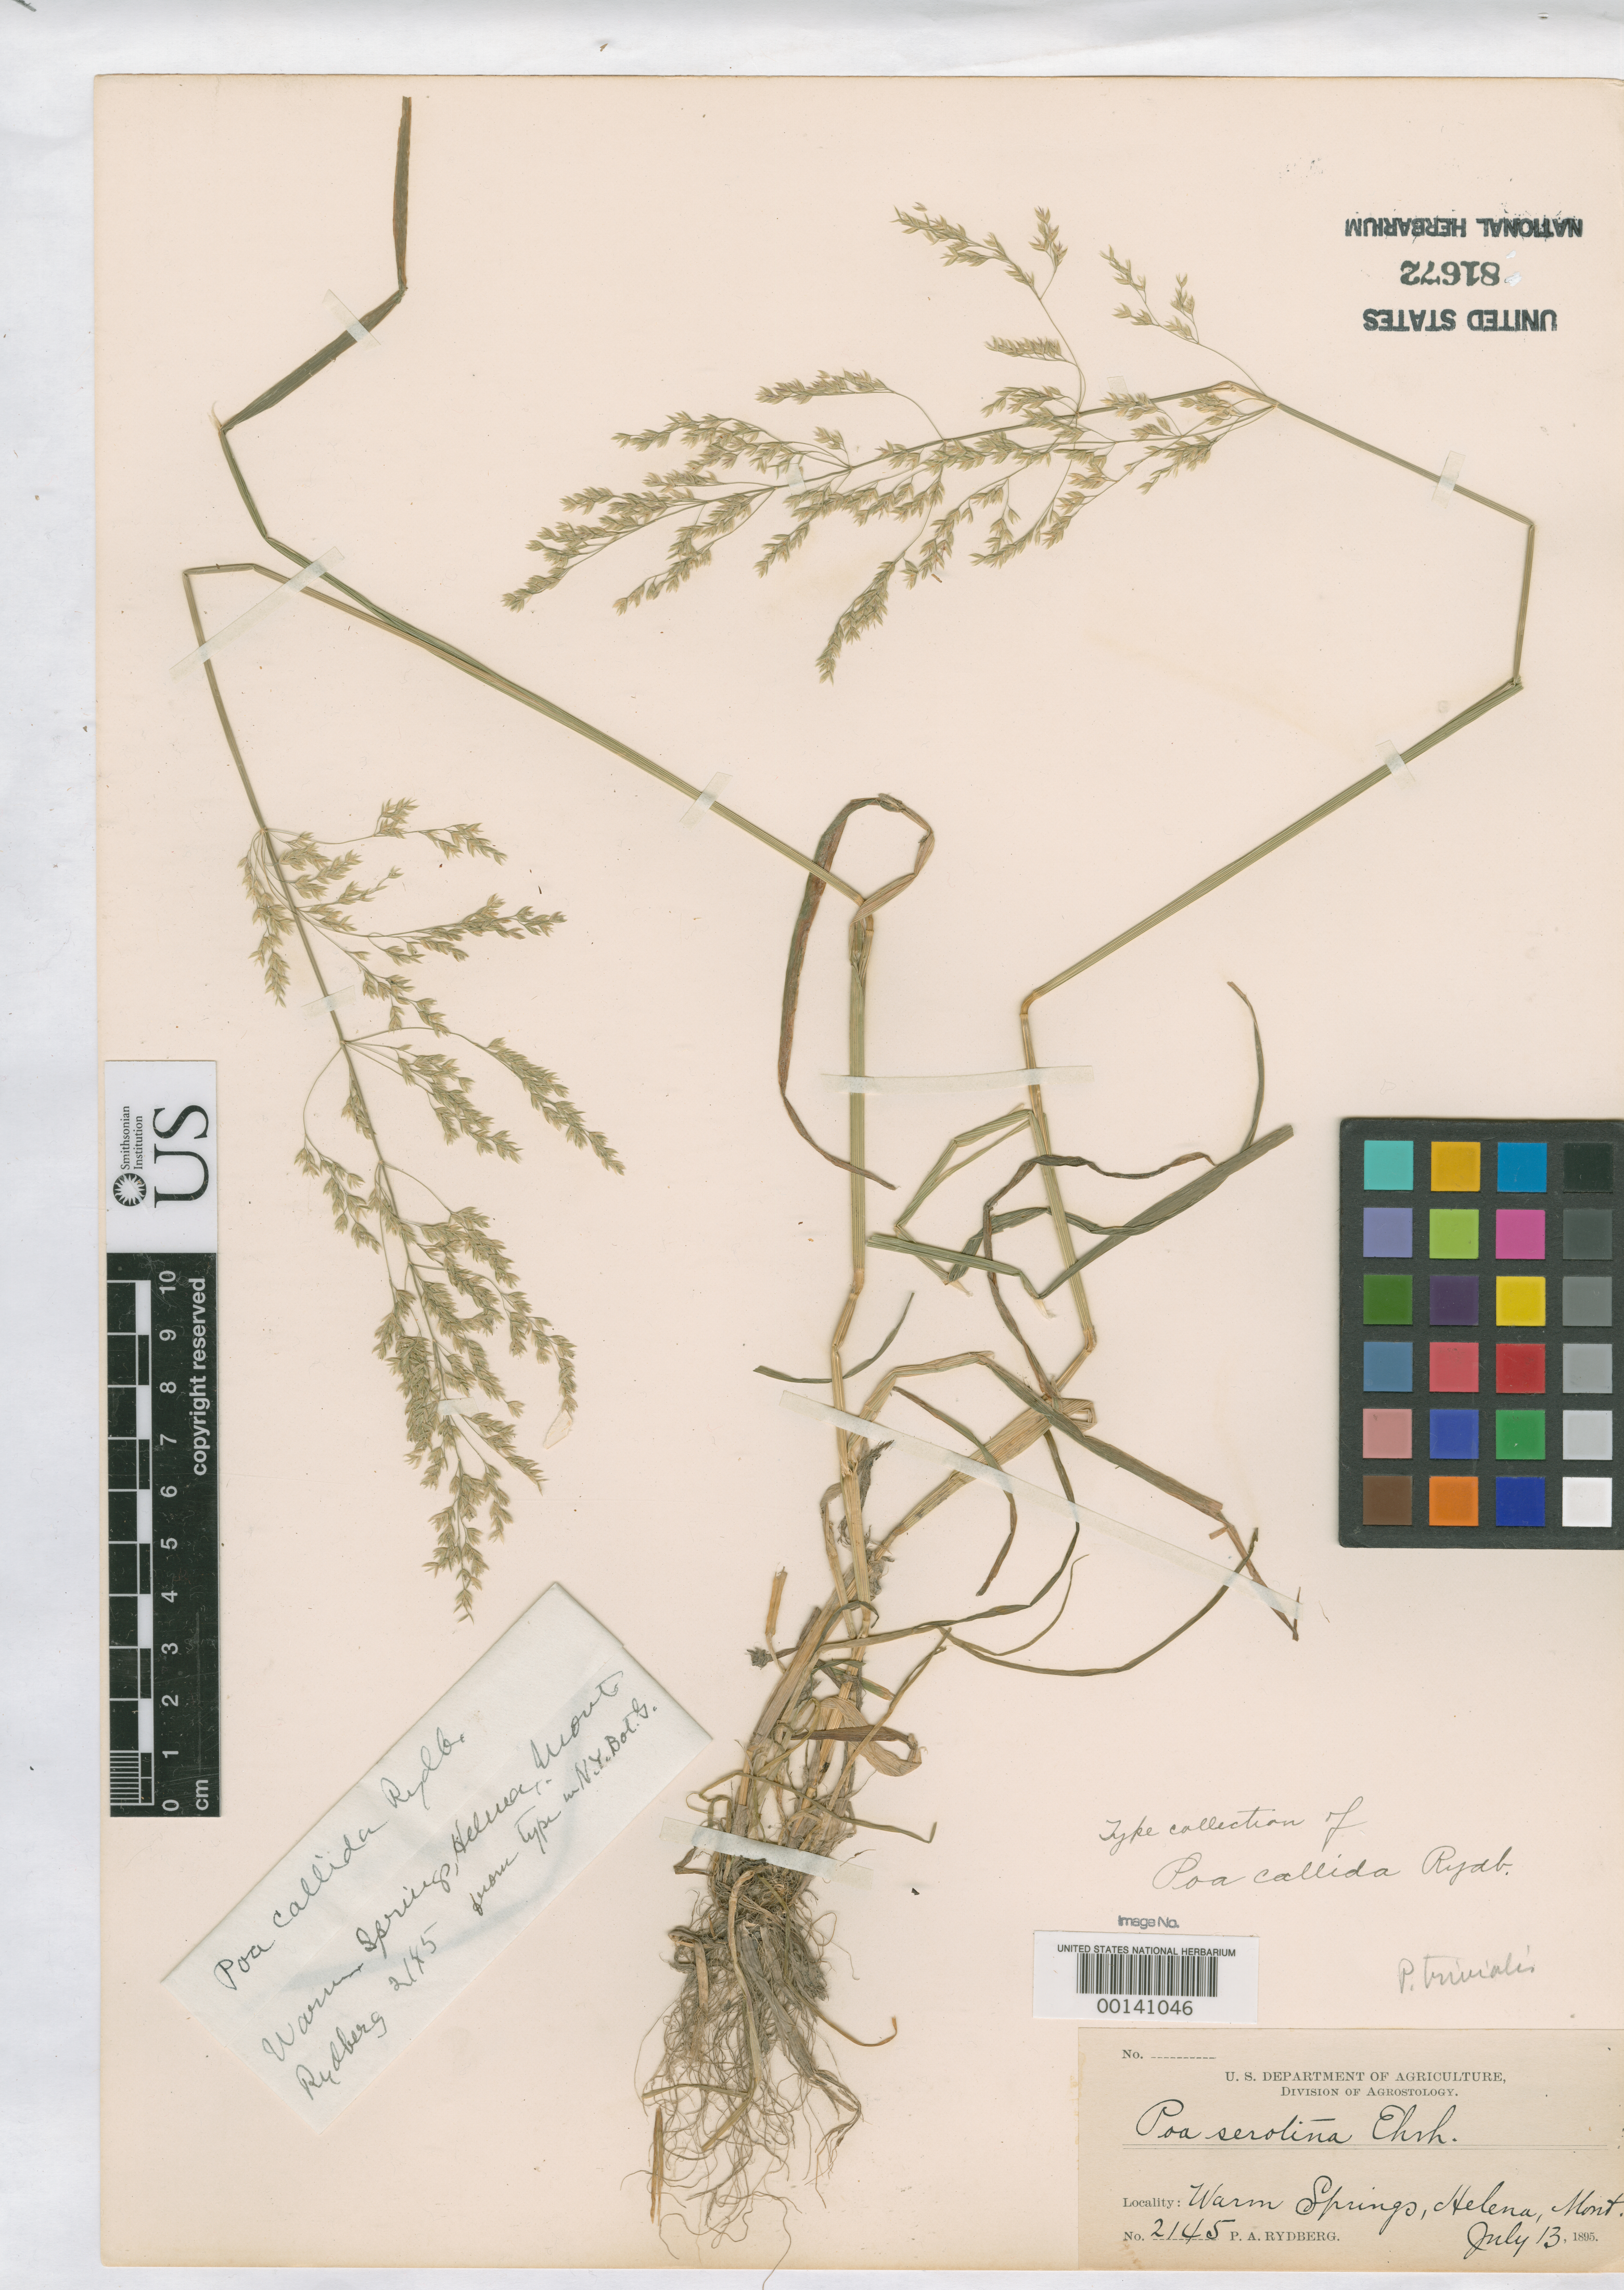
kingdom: Plantae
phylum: Tracheophyta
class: Liliopsida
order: Poales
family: Poaceae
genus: Poa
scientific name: Poa callida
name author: Rydb.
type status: Isotype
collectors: P. A. Rydberg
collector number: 2145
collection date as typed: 13 Jul 1895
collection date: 1895-07-13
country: United States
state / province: Montana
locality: Helena, Warm Springs.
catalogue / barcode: US 81672